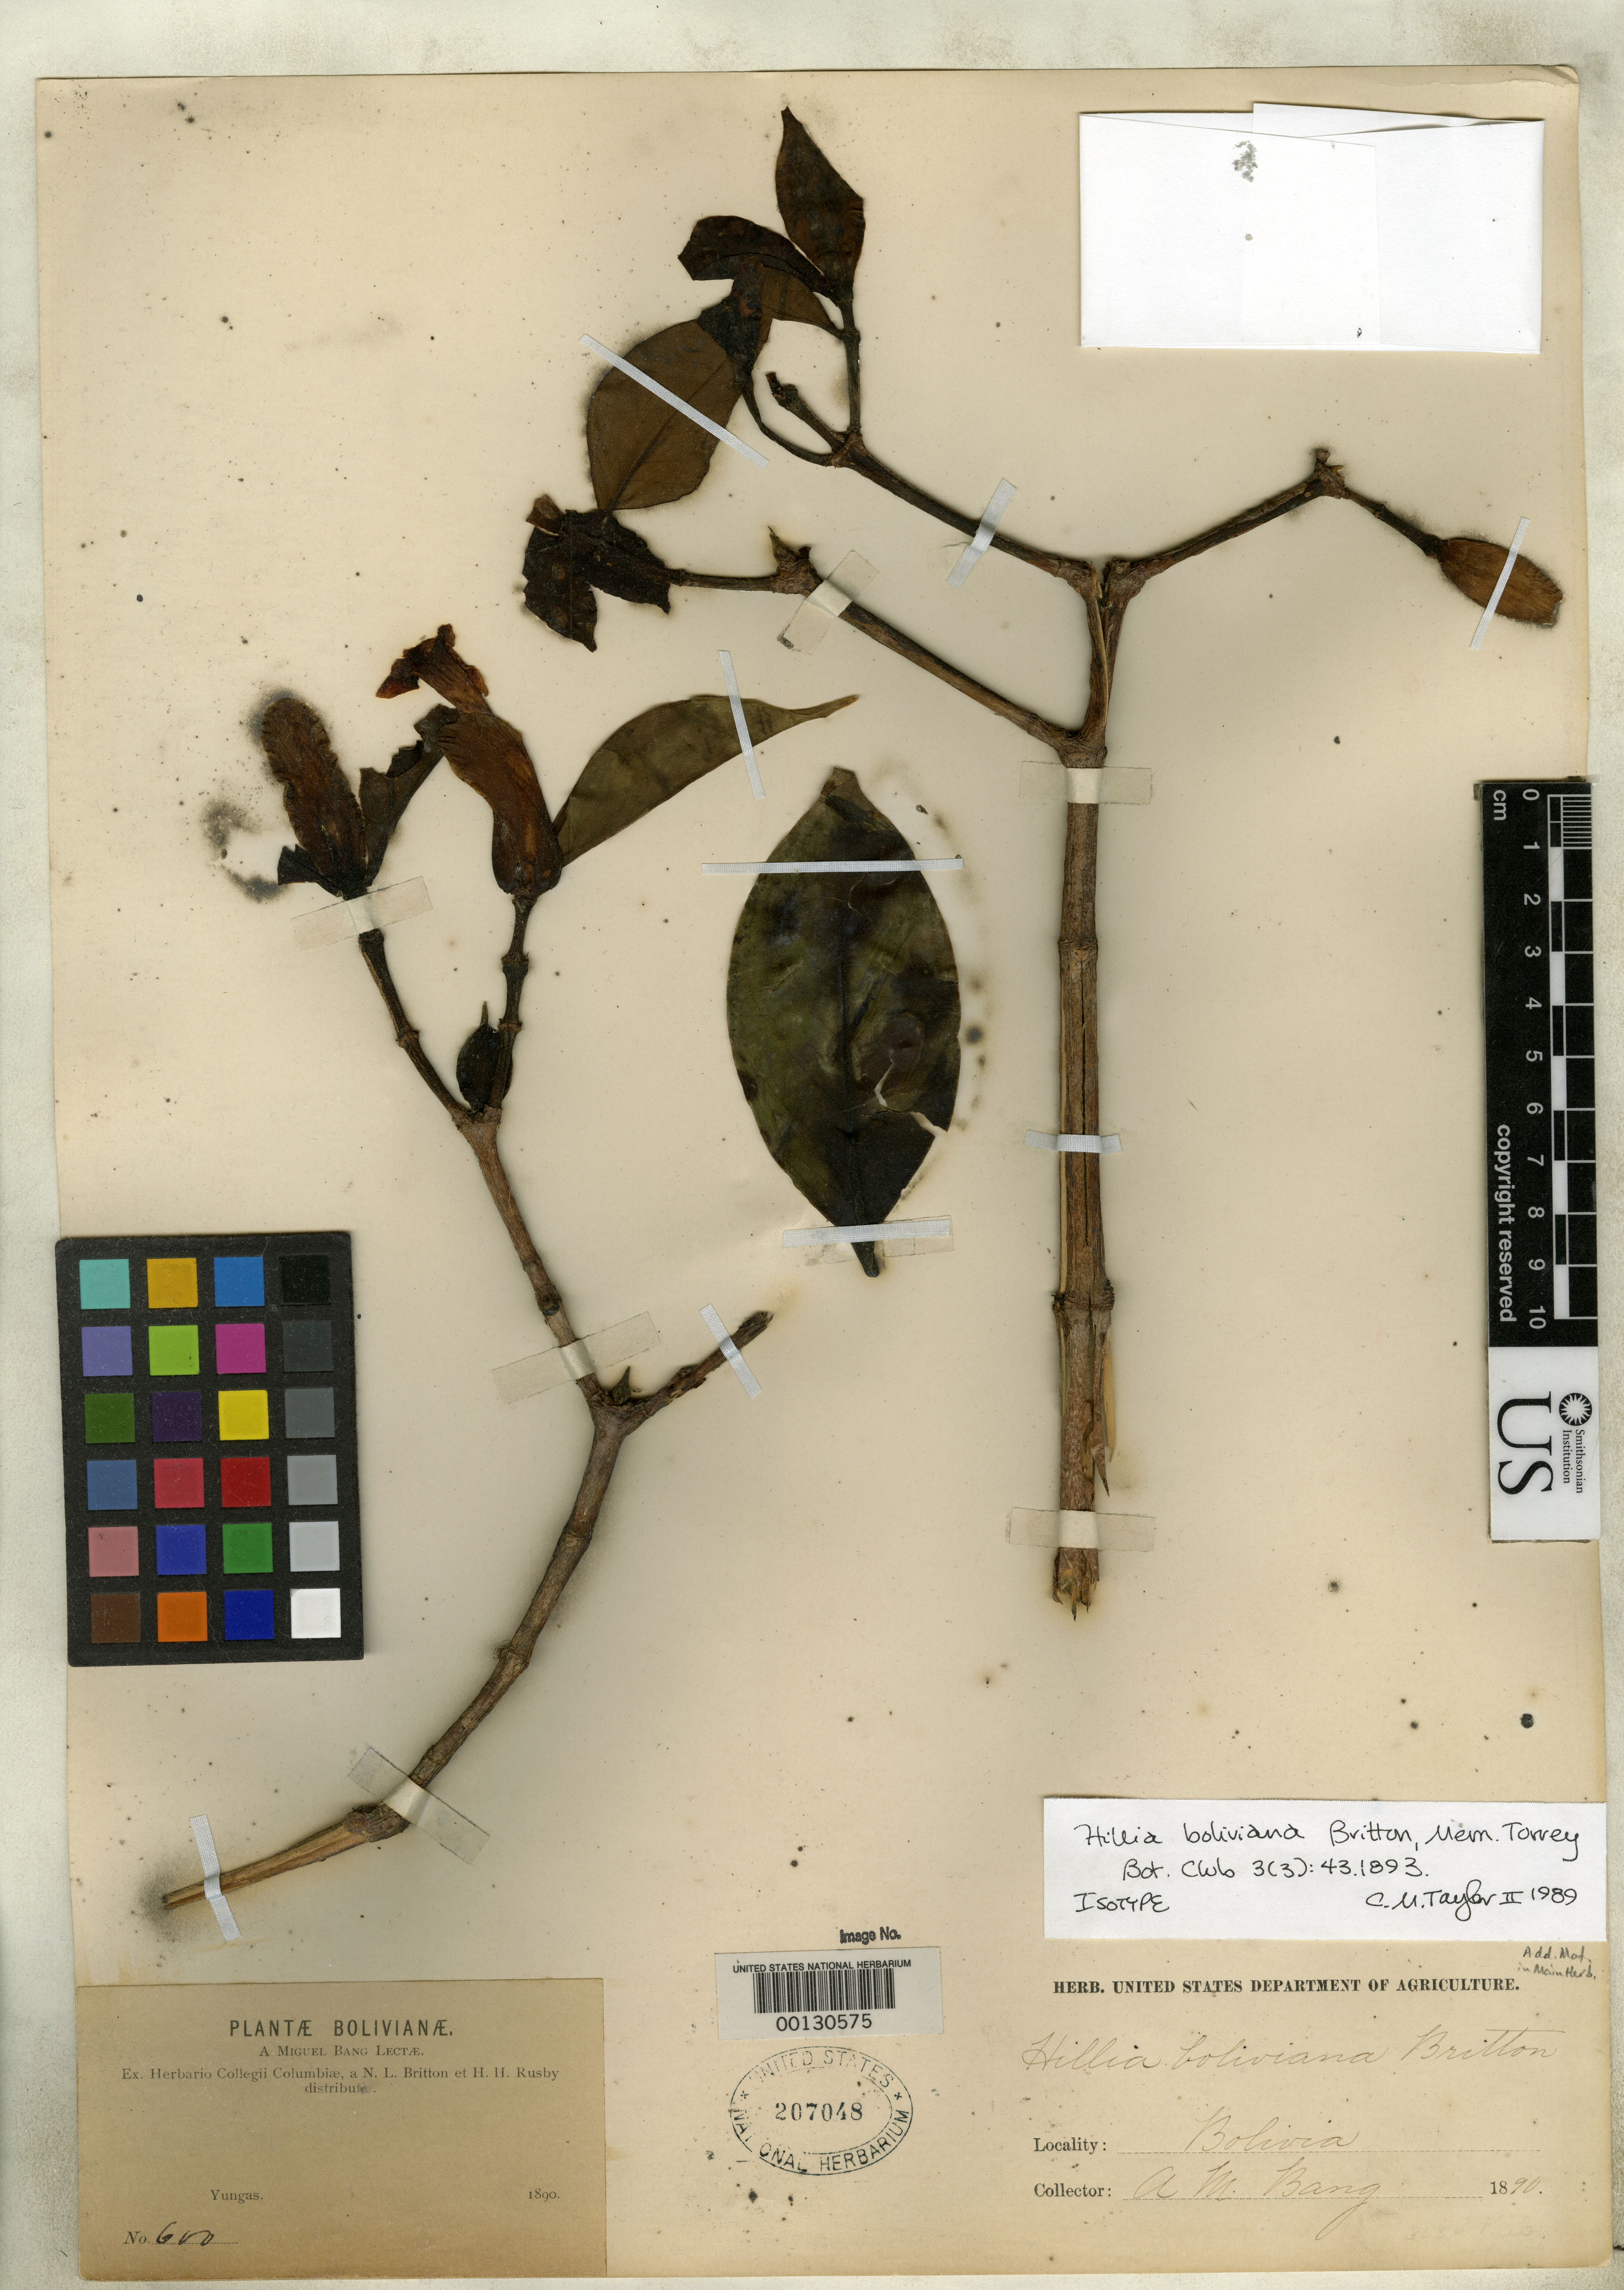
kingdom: Plantae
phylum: Tracheophyta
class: Magnoliopsida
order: Gentianales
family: Rubiaceae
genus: Hillia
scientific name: Hillia boliviana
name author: Britton ex Rusby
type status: Isotype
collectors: M. Bang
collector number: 600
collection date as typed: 1890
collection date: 1890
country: Bolivia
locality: Las Yungas.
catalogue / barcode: US 207048